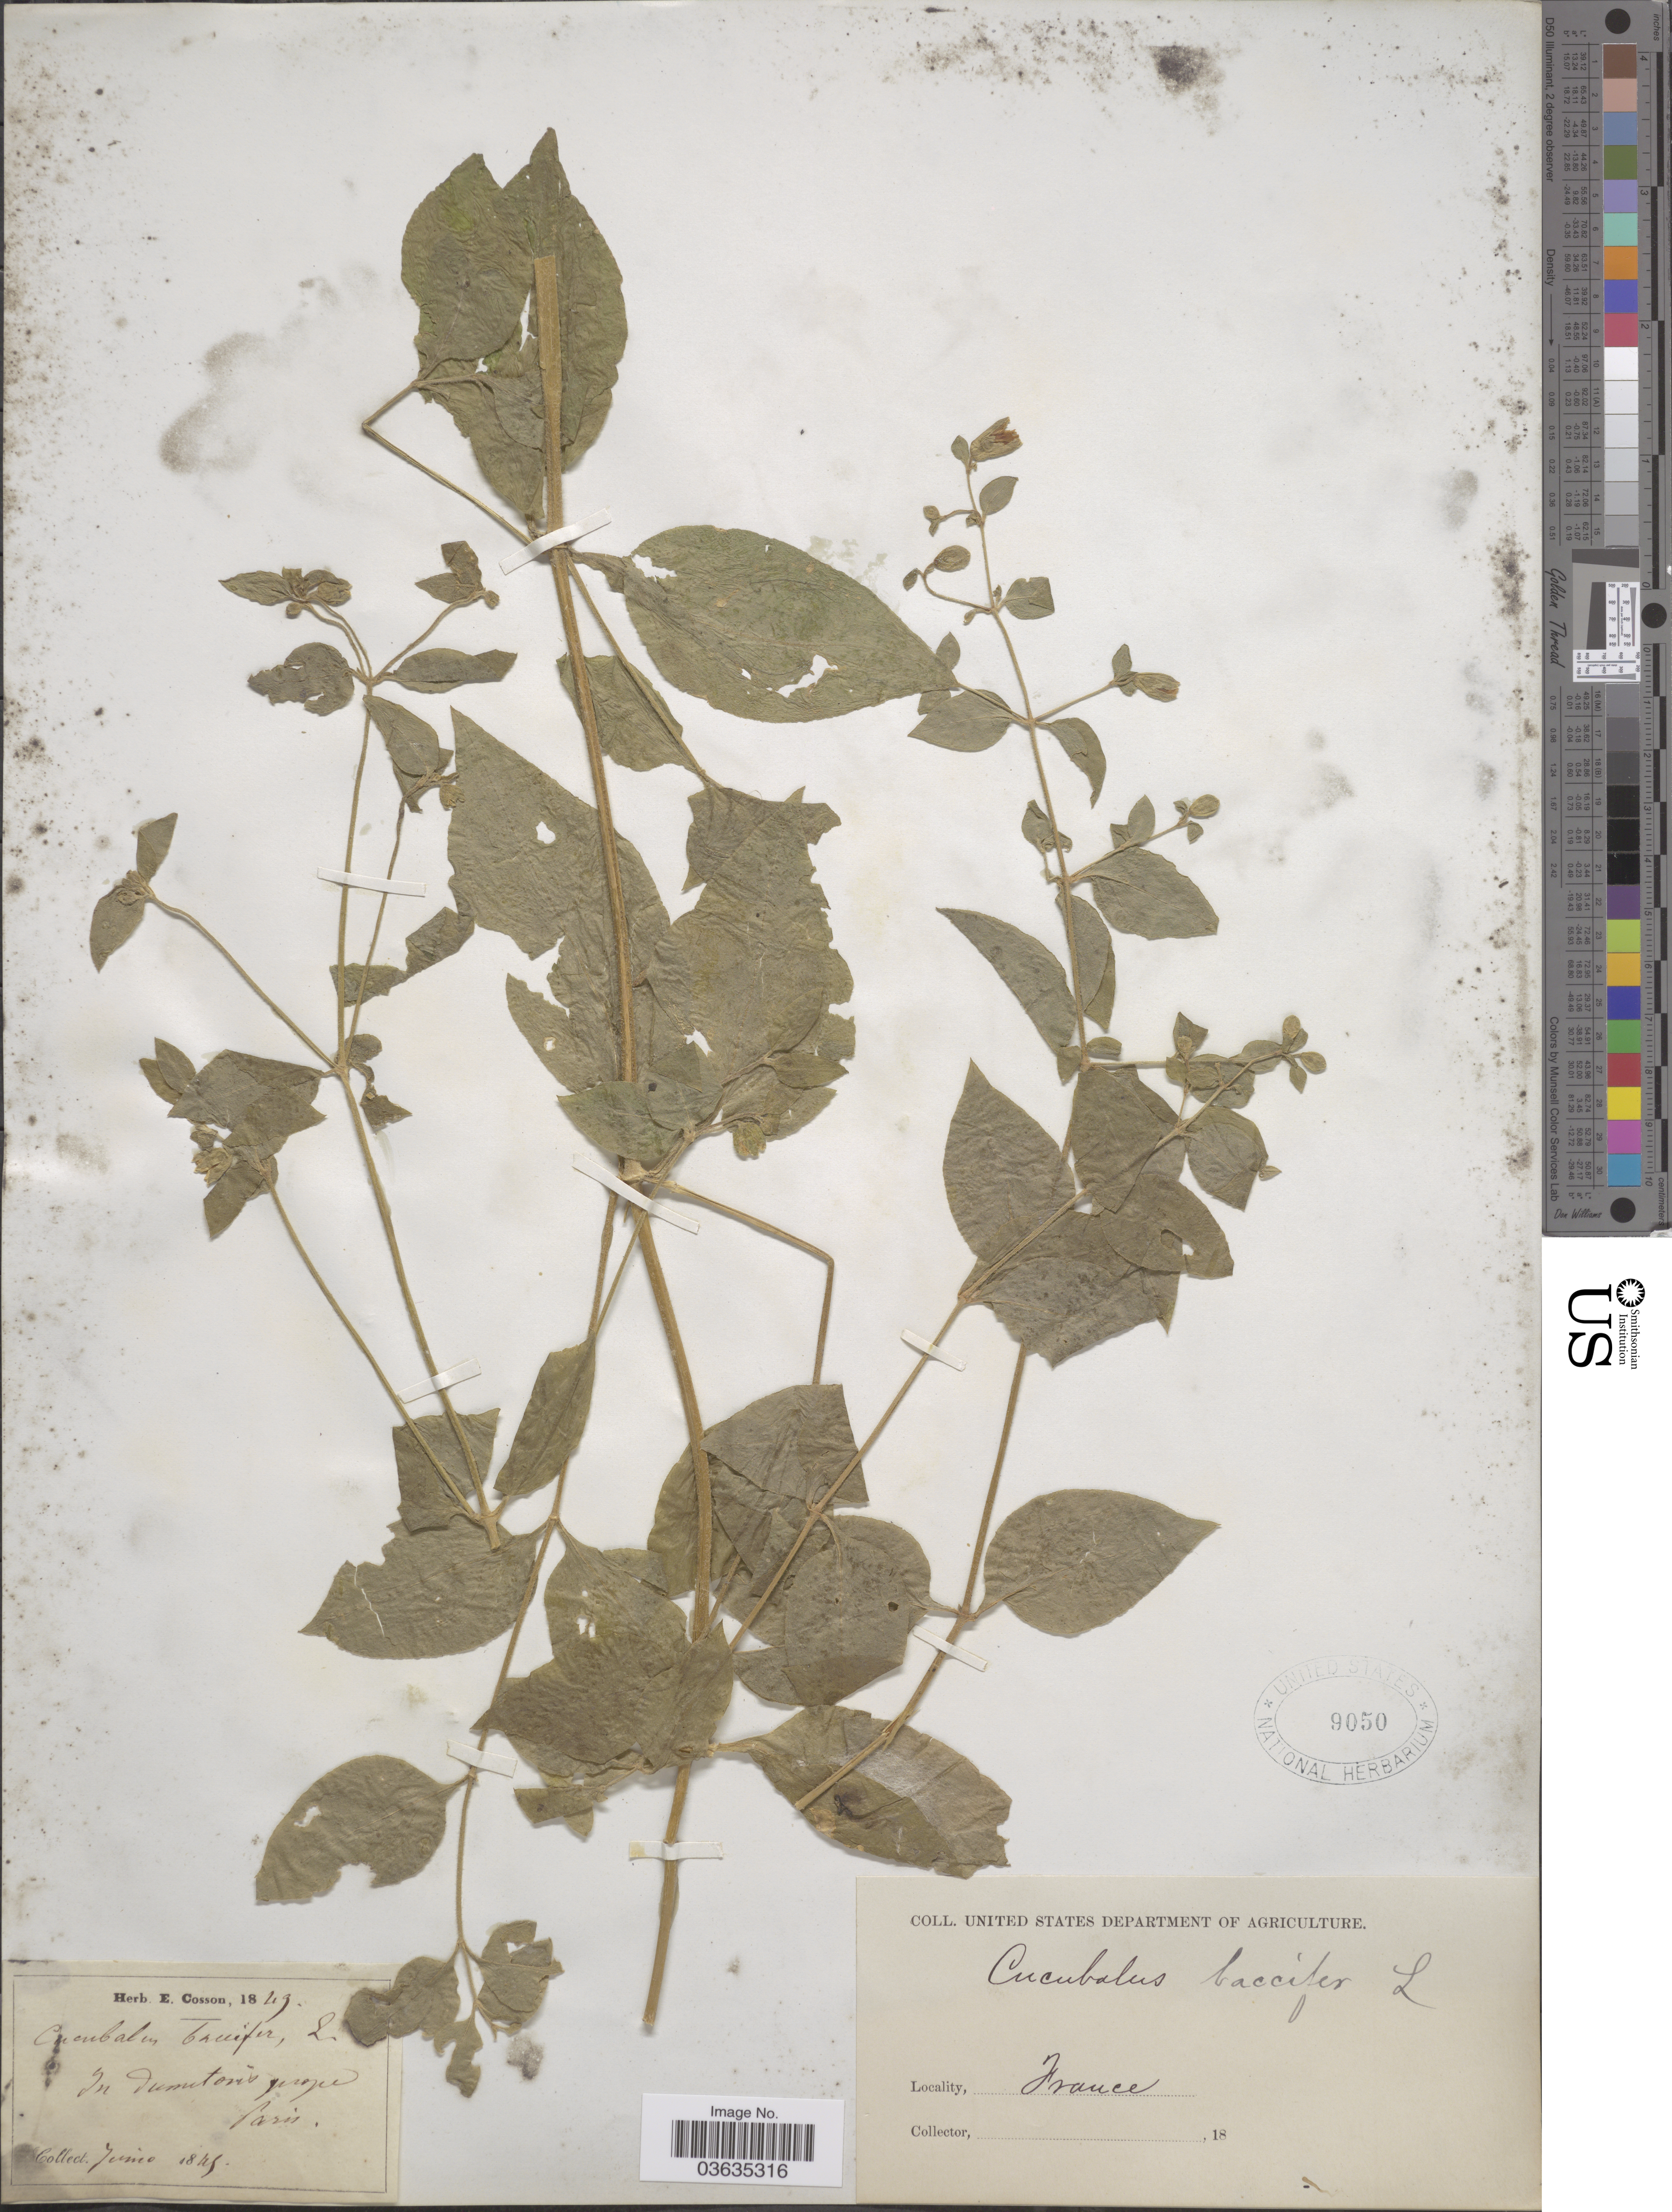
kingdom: Plantae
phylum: Tracheophyta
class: Magnoliopsida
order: Caryophyllales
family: Caryophyllaceae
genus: Silene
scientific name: Silene baccifera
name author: (L.) Durande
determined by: U.S. National Herbarium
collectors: ex herb. Cosson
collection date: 1849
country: France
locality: In dumetoris prope Paris.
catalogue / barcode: US 9050